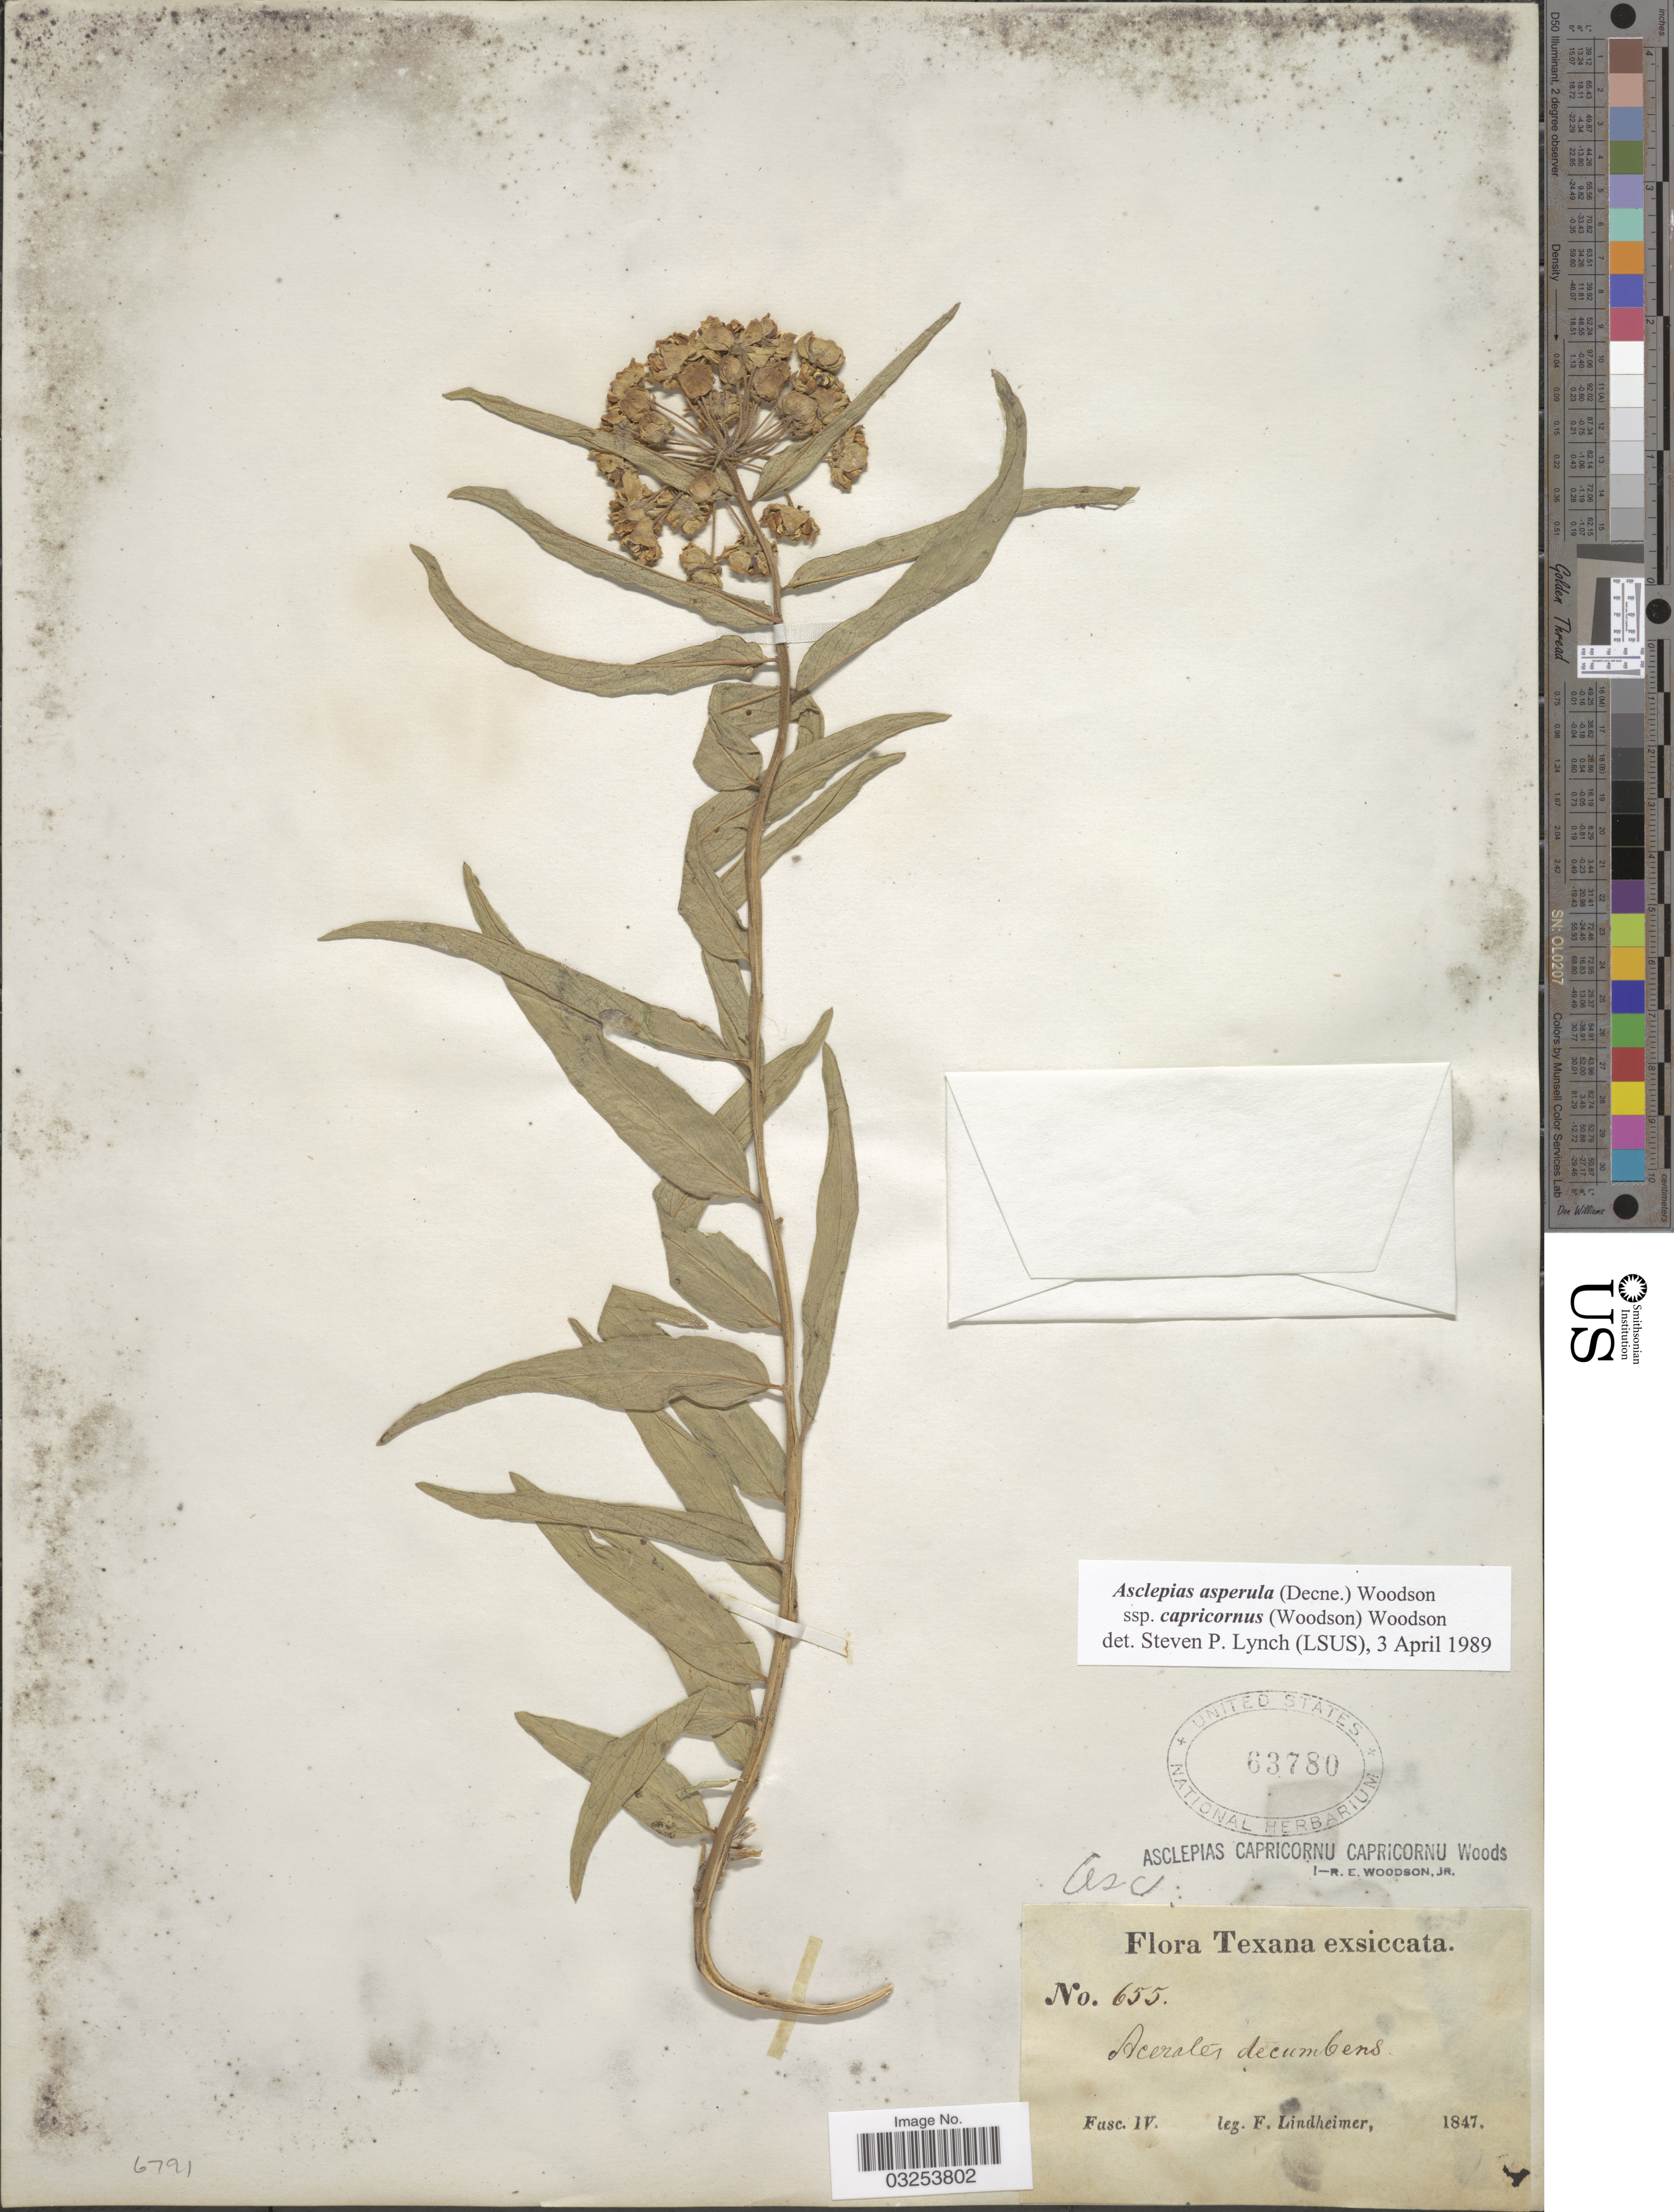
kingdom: Plantae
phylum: Tracheophyta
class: Magnoliopsida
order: Gentianales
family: Apocynaceae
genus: Asclepias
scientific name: Asclepias asperula subsp. capricornus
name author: Woodson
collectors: F. Lindheimer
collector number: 655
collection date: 1847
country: United States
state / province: Texas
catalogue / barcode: US 63780